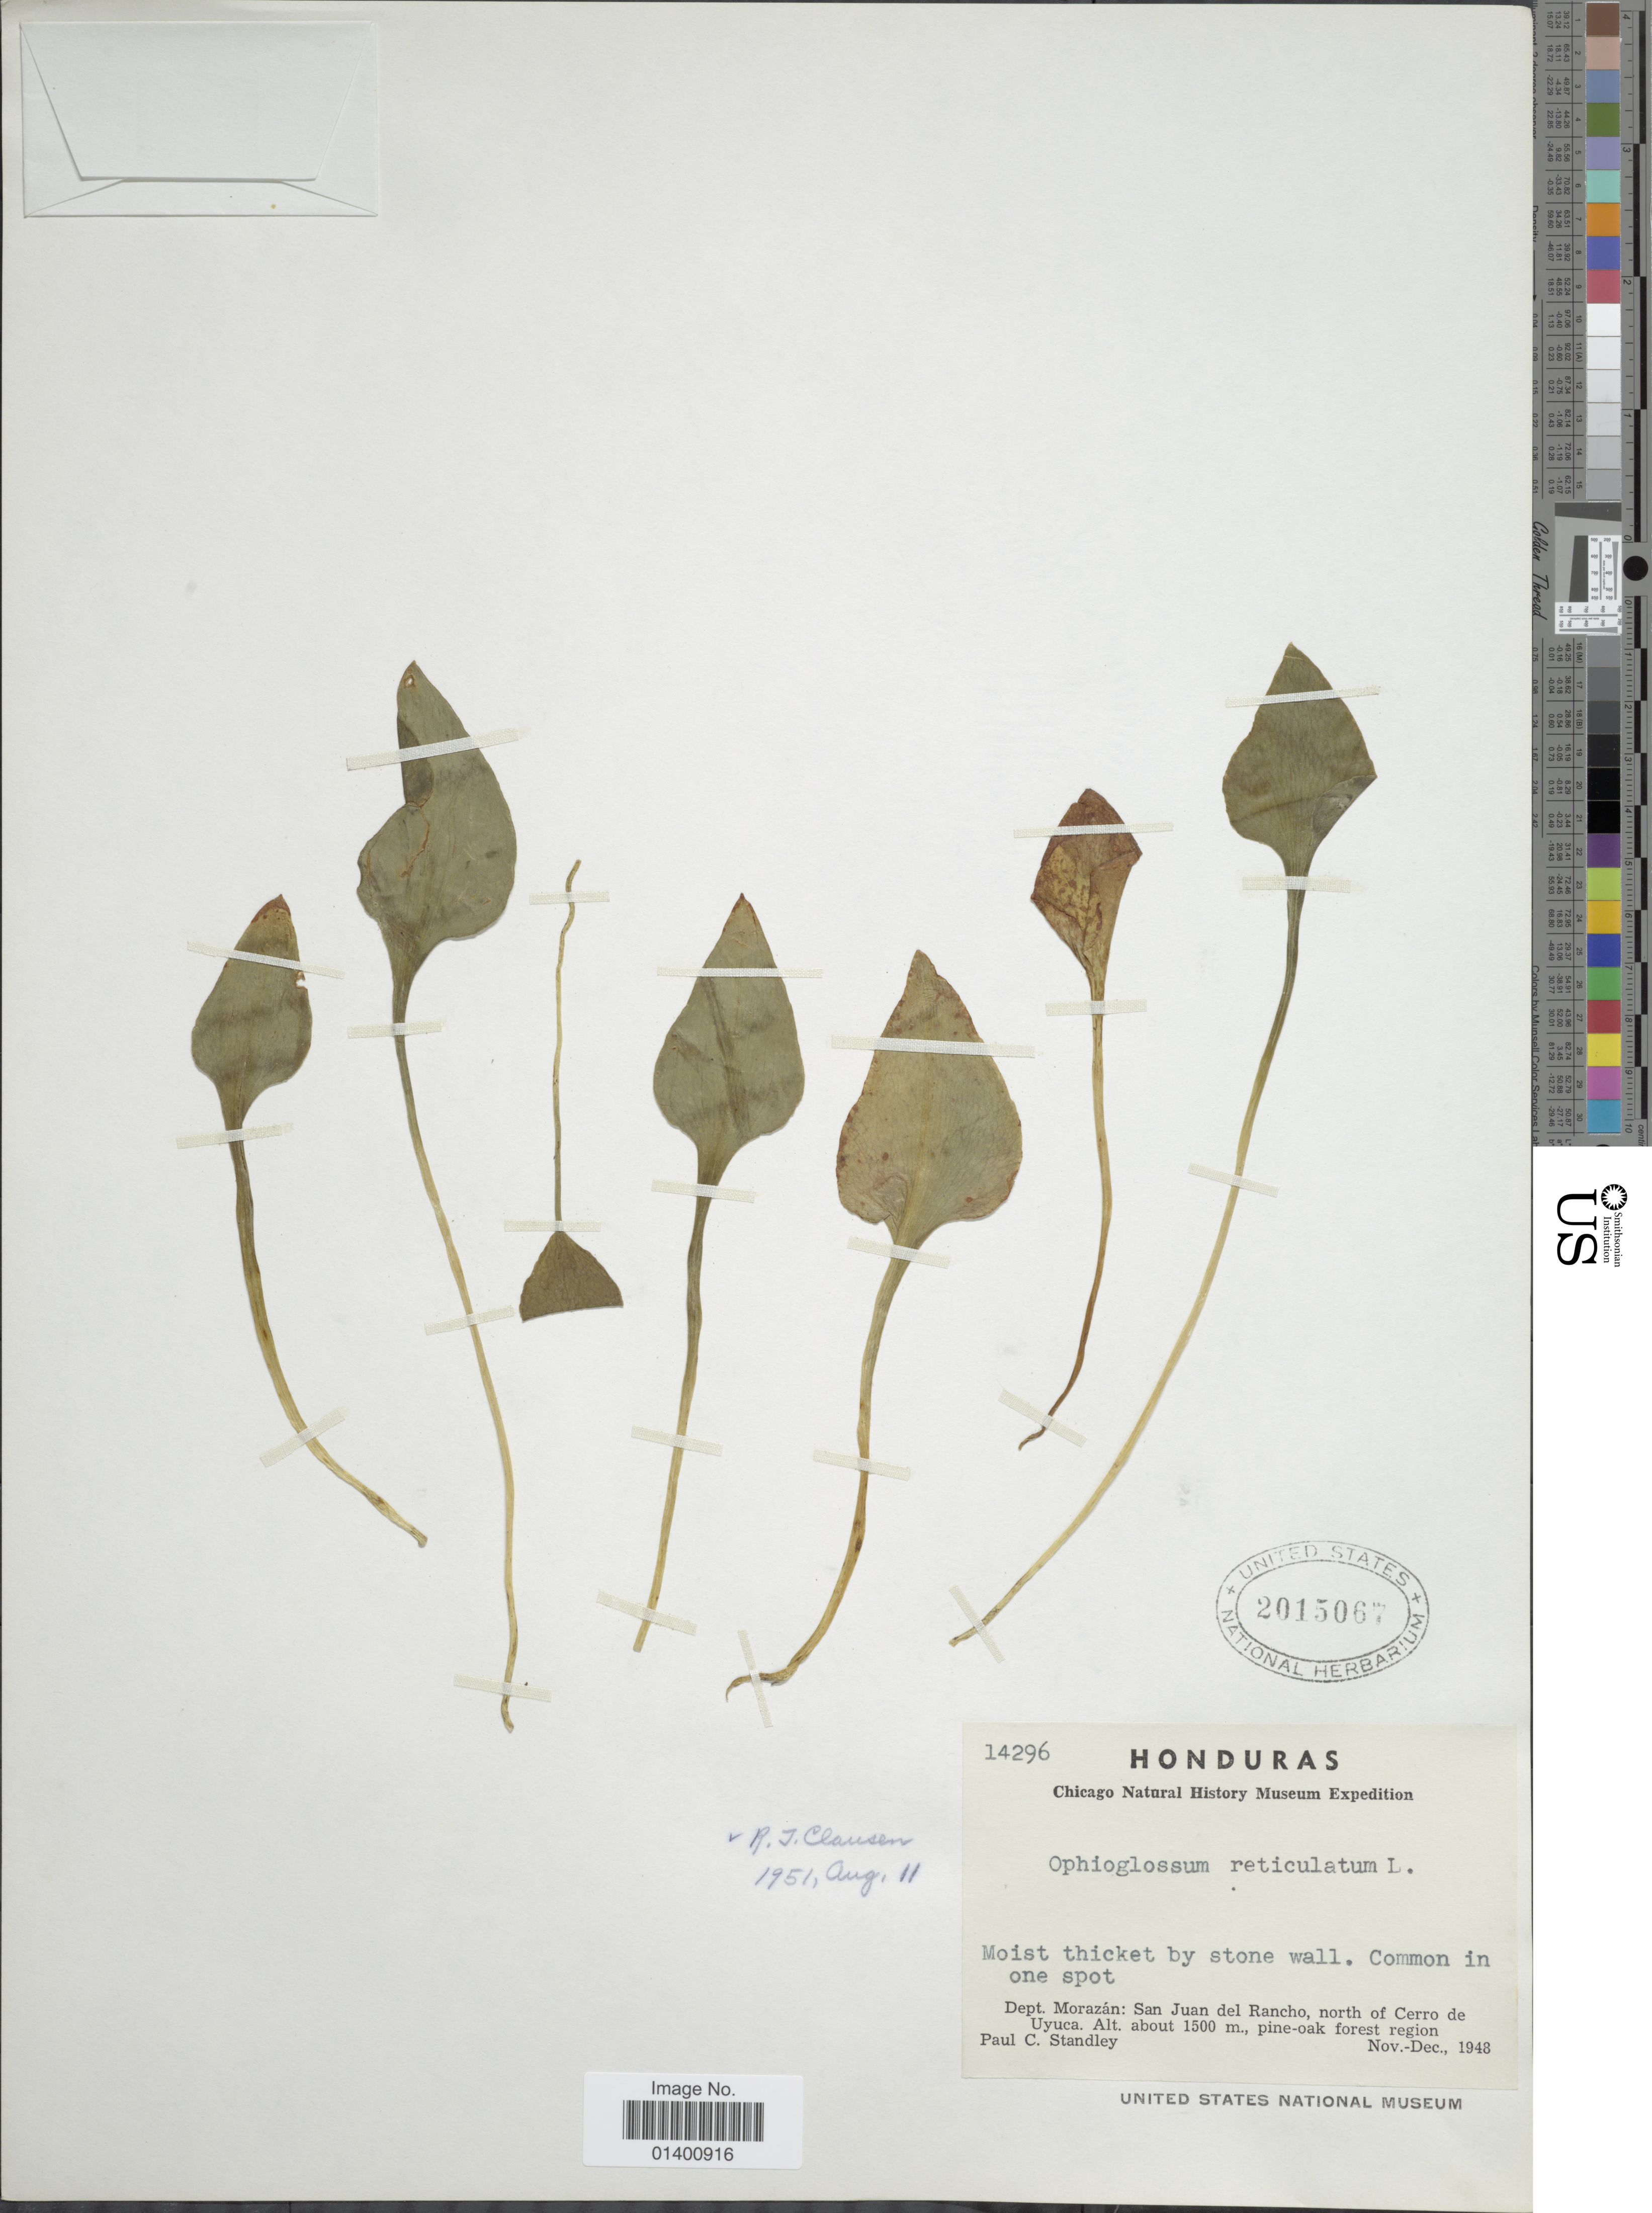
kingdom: Plantae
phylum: Tracheophyta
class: Polypodiopsida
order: Ophioglossales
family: Ophioglossaceae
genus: Ophioglossum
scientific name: Ophioglossum reticulatum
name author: L.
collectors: P. C. Standley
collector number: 14296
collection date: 1947-11/1948-12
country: Honduras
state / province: Fco. Morazán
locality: Dept. Morázan: San Jaun del Rancho, north of Cerro de Uyuca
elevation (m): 1500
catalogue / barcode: US 2015067